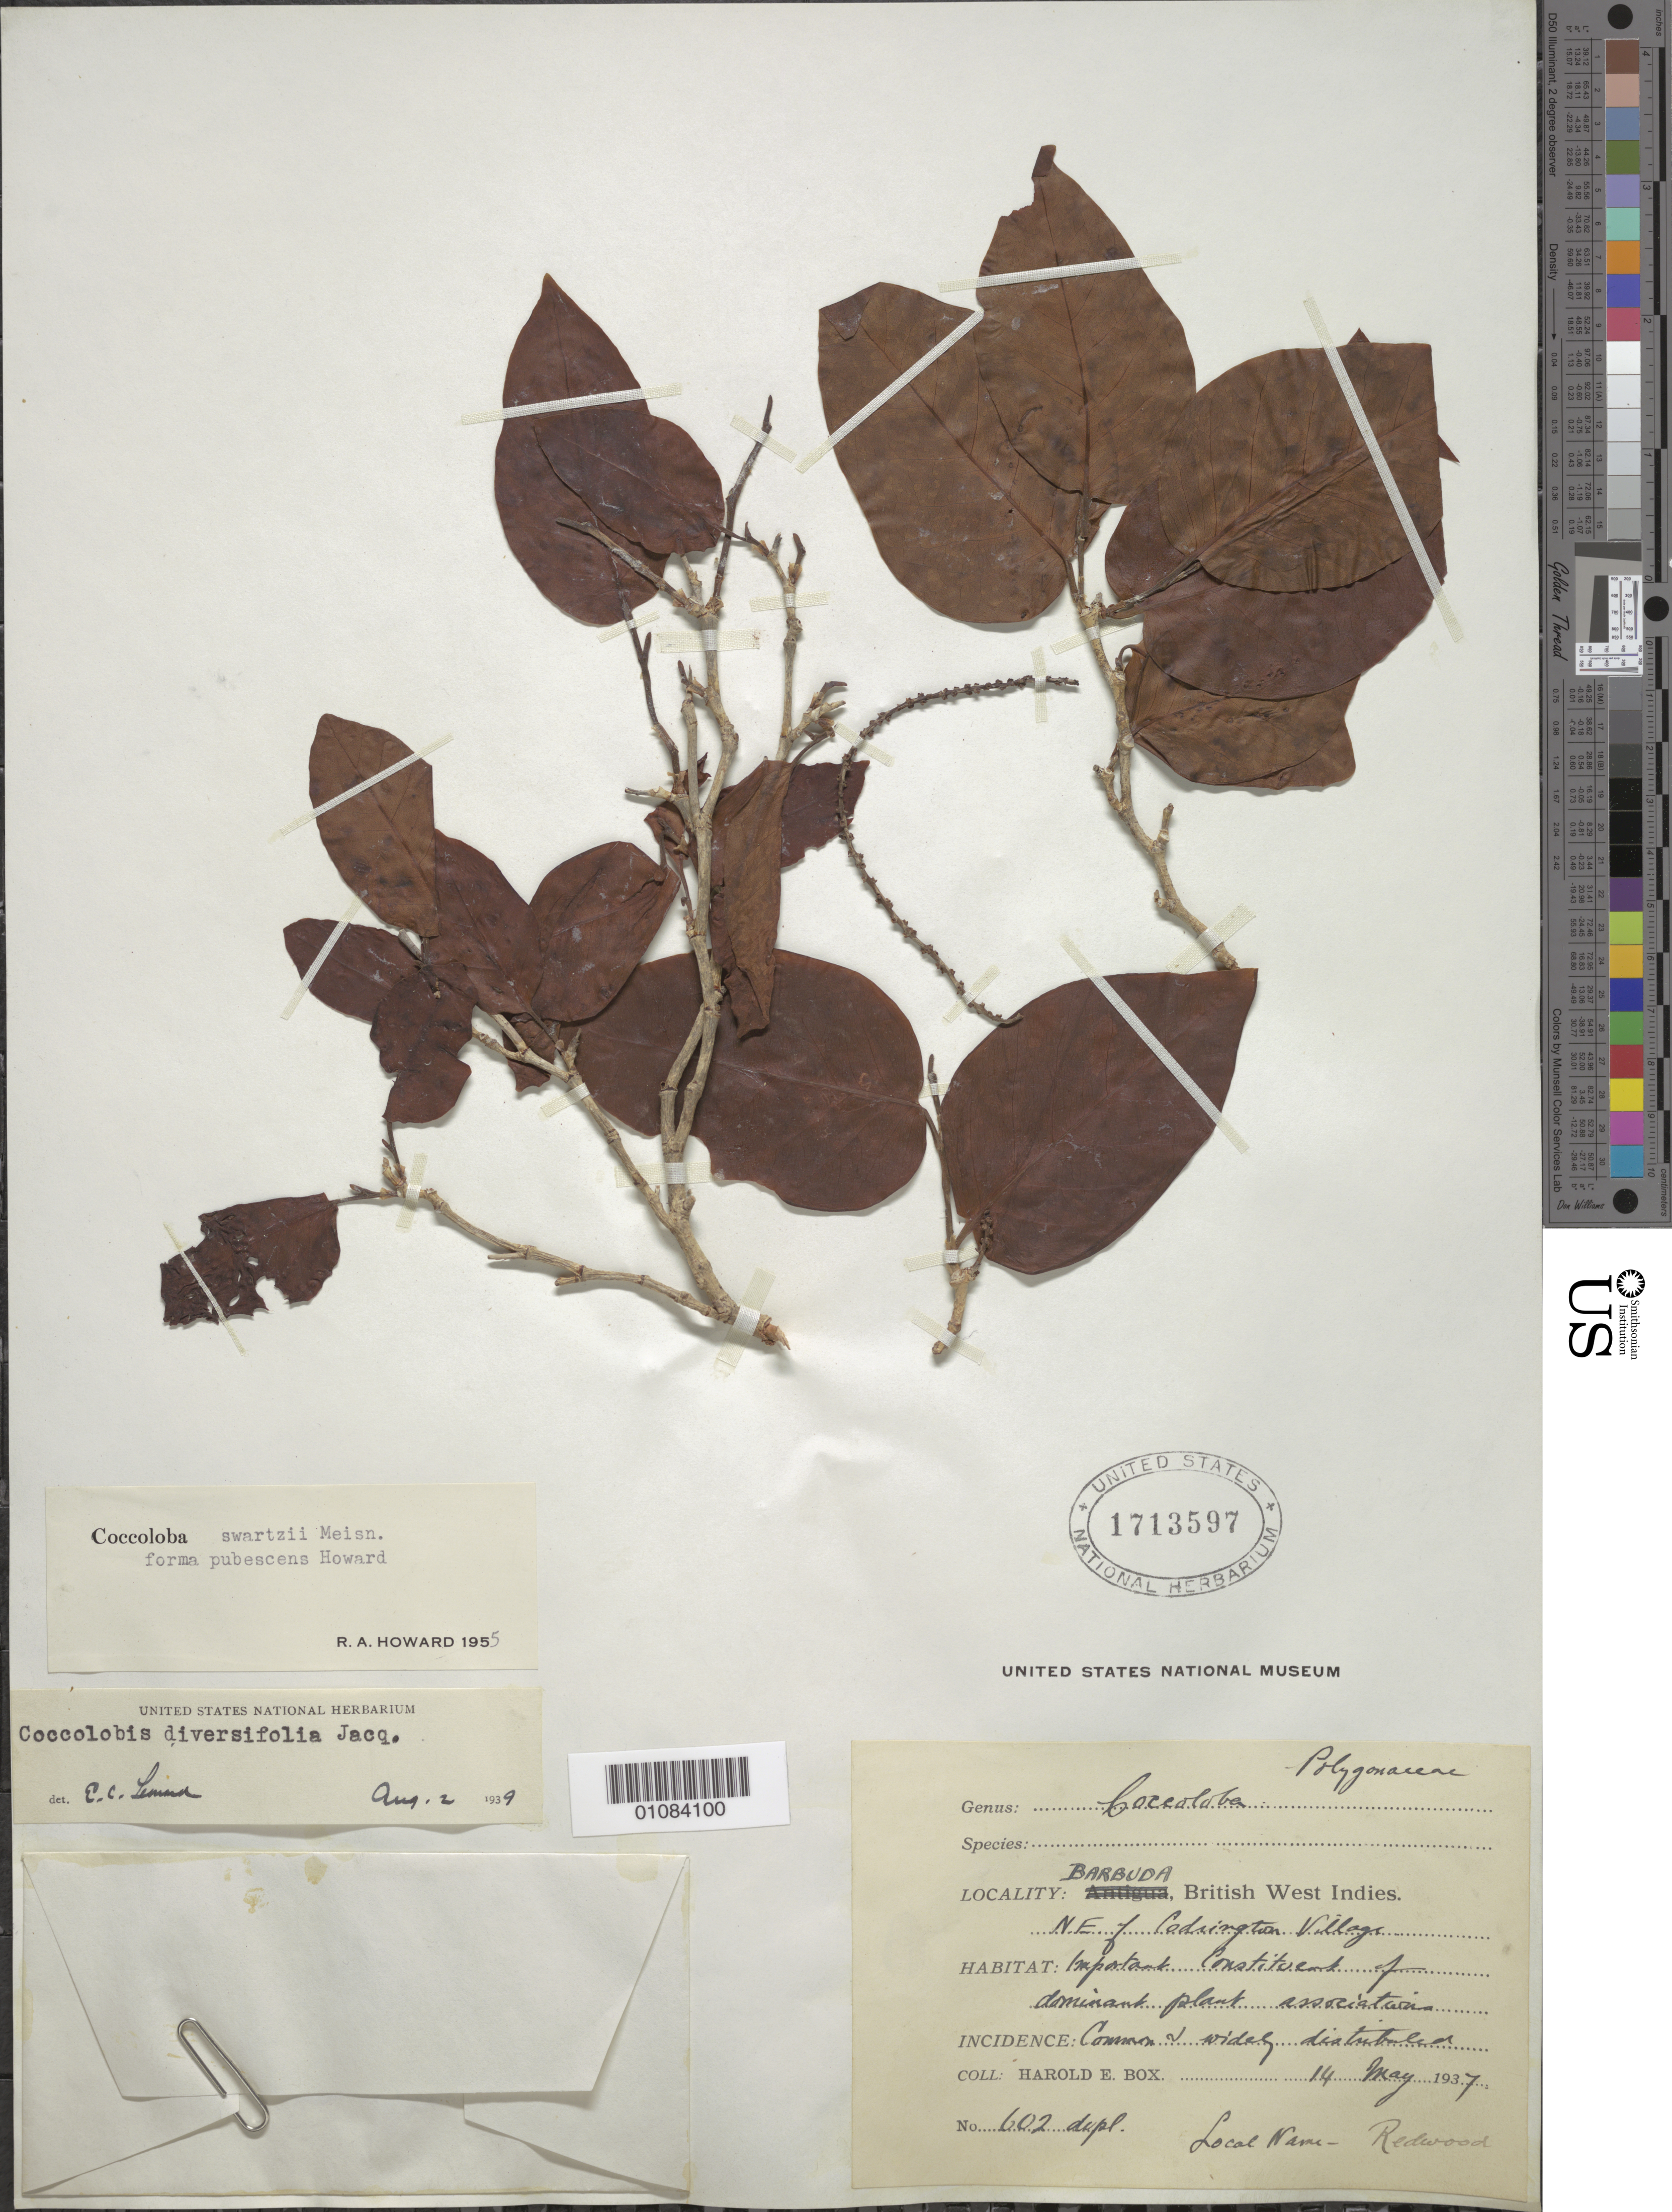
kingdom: Plantae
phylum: Tracheophyta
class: Magnoliopsida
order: Caryophyllales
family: Polygonaceae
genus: Coccoloba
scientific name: Coccoloba swartzii f. pubescens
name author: R.A. Howard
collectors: H. E. Box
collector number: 602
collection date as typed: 14 May 1937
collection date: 1937-05-14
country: Antigua and Barbuda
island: Barbuda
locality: NE of Codrington Village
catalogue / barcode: US 1713597